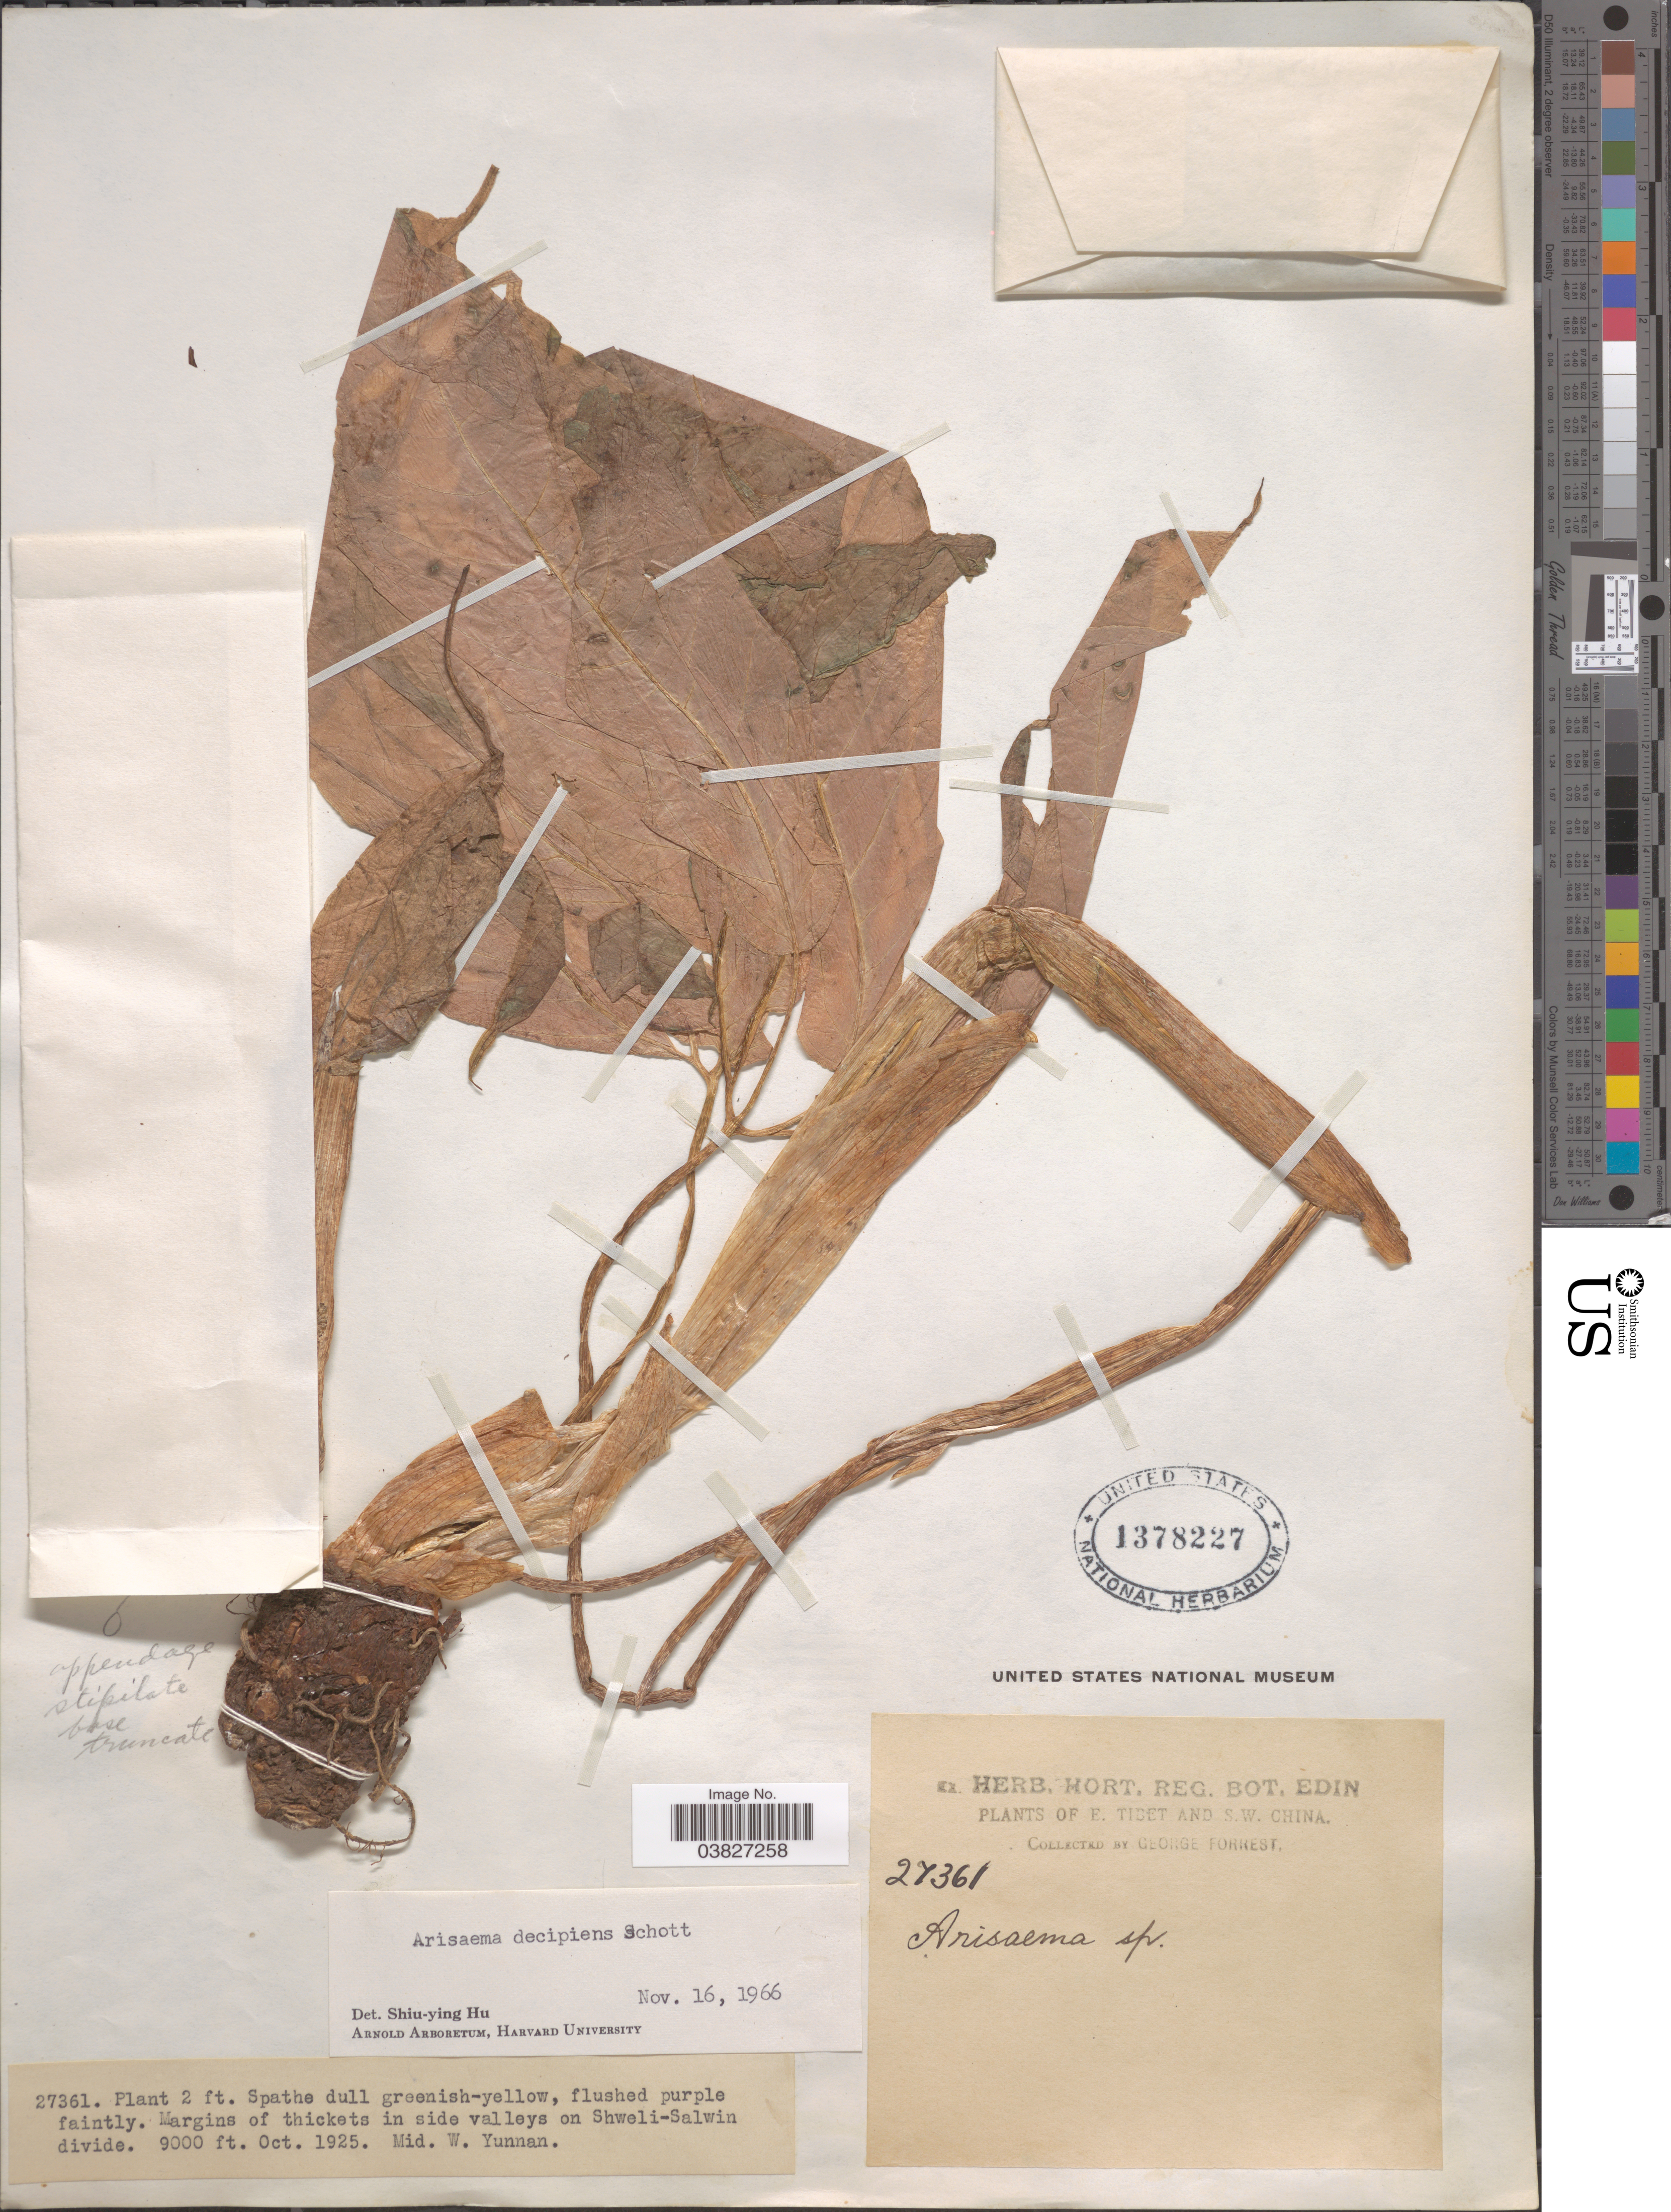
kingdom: Plantae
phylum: Tracheophyta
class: Liliopsida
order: Alismatales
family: Araceae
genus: Arisaema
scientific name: Arisaema decipiens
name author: Schott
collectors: G. Forrest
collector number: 27361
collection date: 1925-10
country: China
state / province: Yunnan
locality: Margin of thickets in side valleys on Shweli-Salwin divide. Mid. W. Yunnan. S.W. China.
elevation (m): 2743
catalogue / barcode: US 1378227